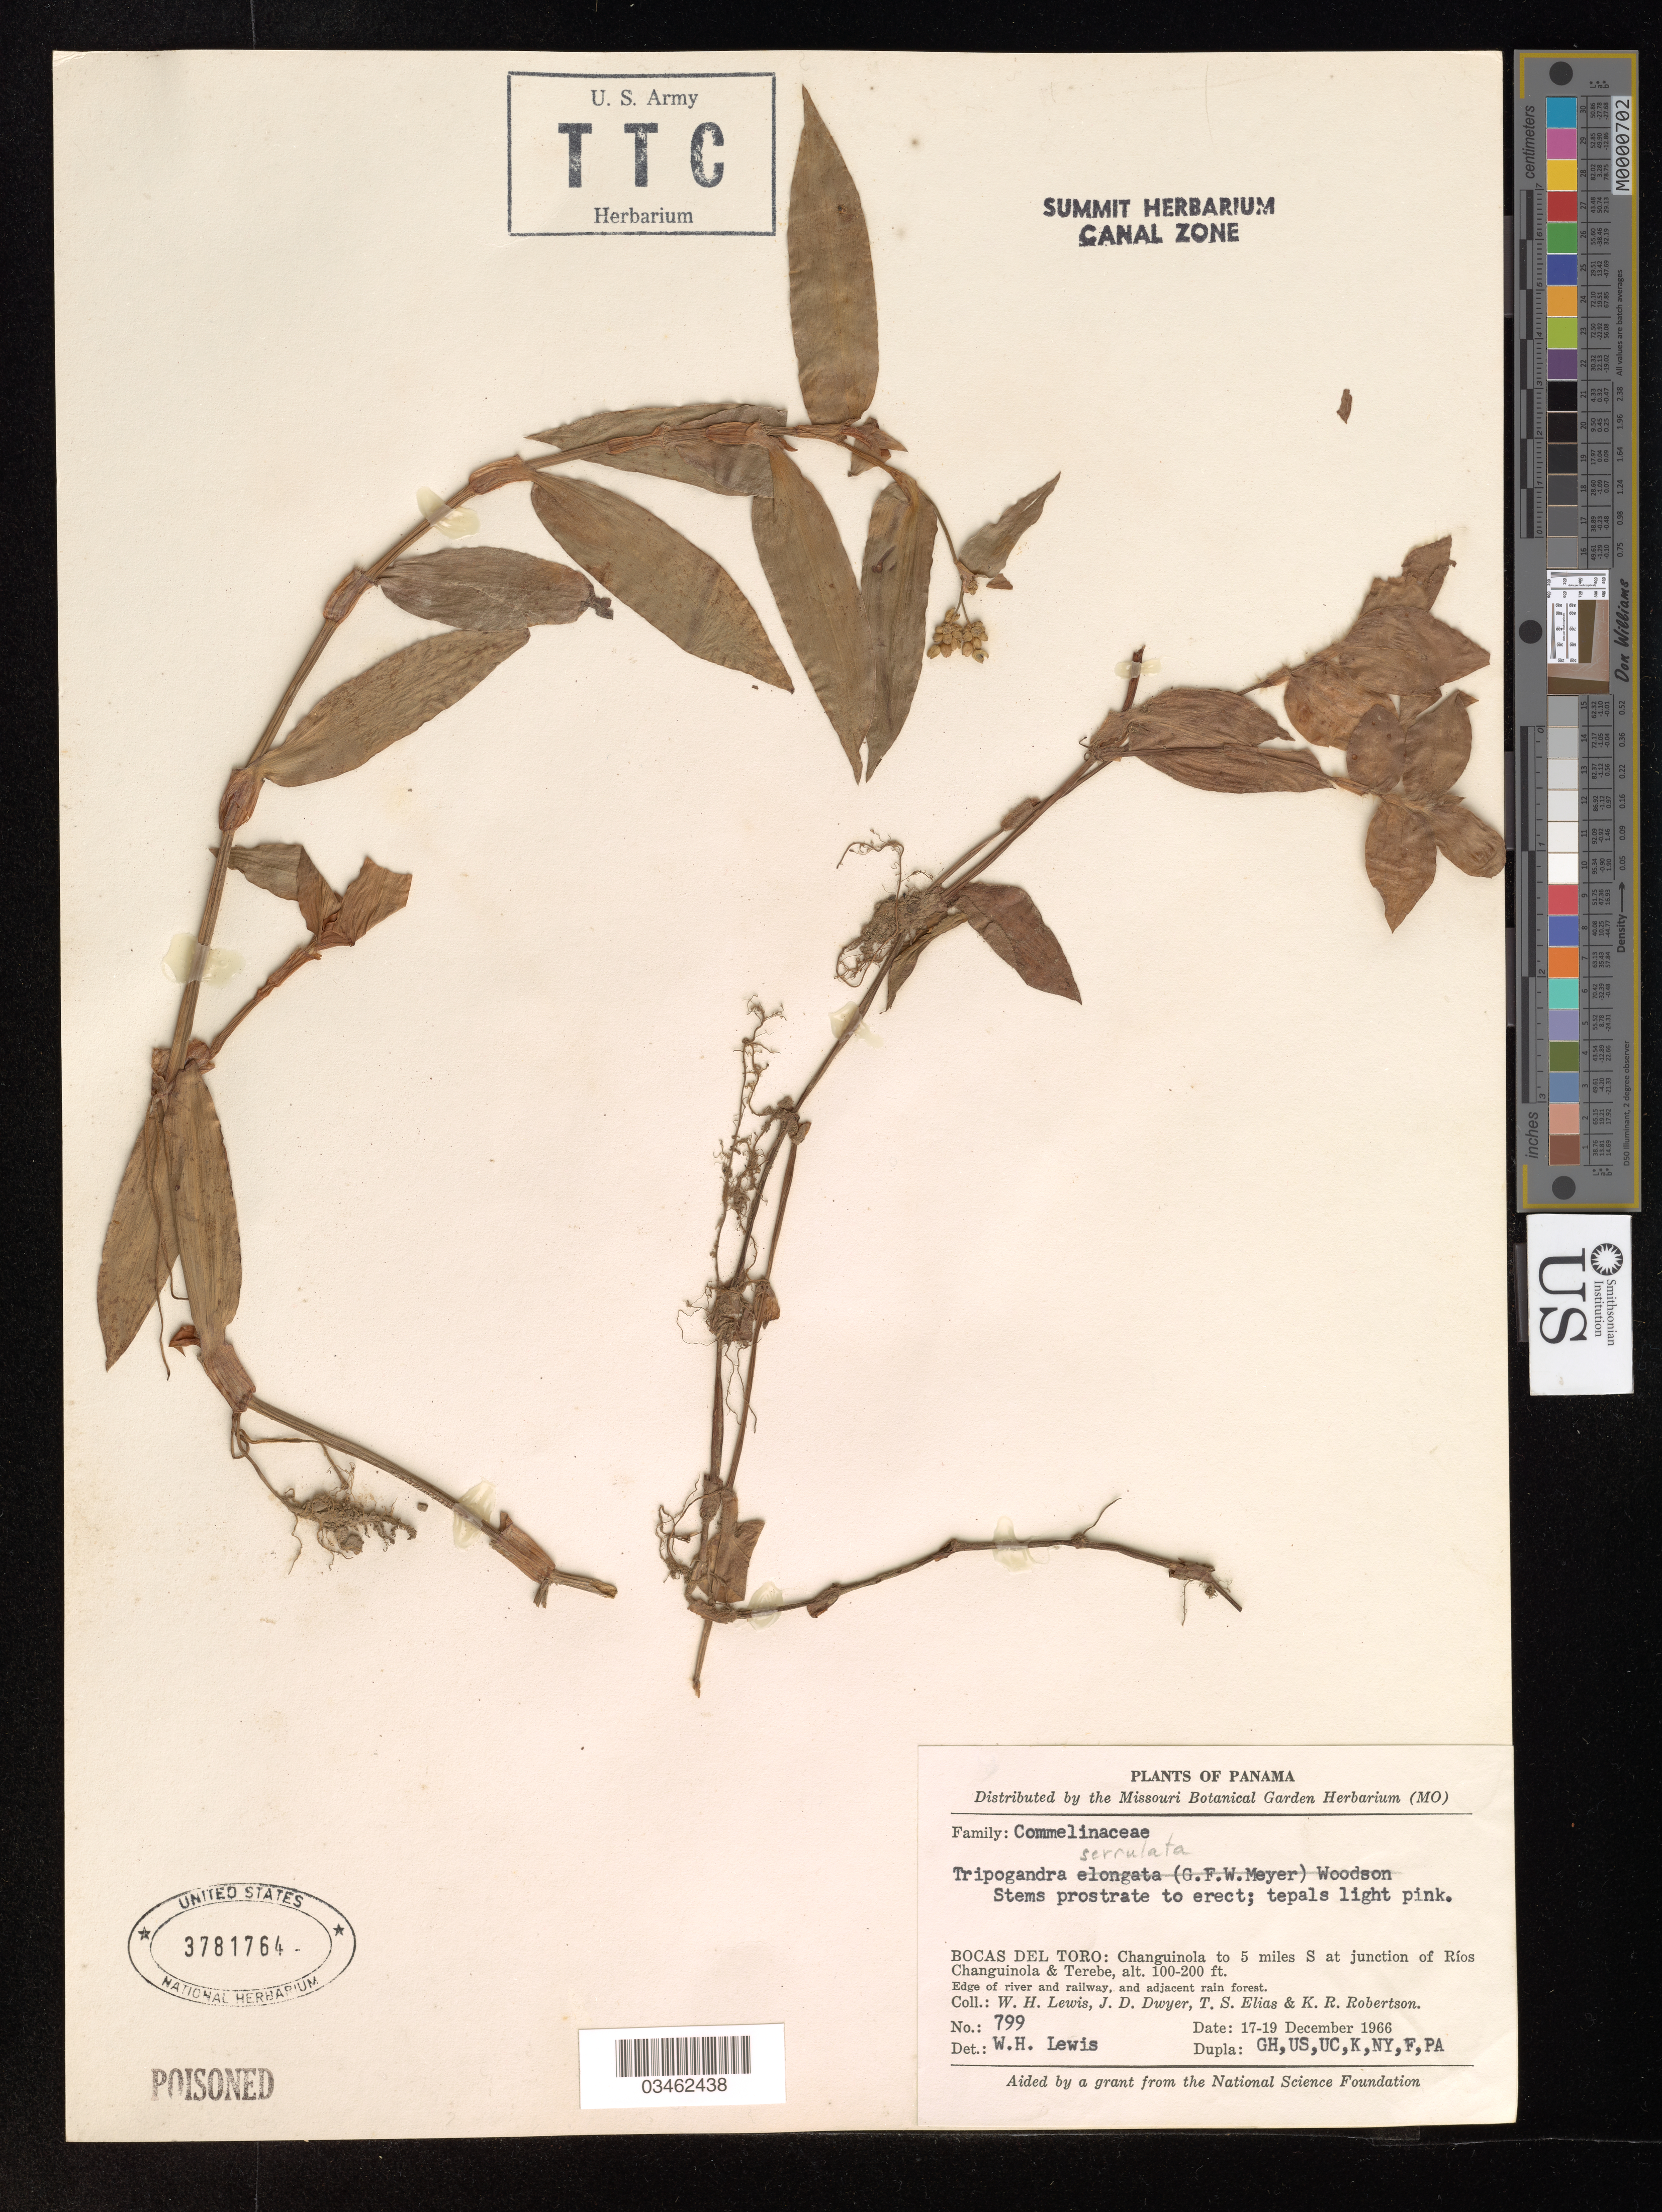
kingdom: Plantae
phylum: Tracheophyta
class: Liliopsida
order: Commelinales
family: Commelinaceae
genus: Tripogandra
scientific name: Tripogandra serrulata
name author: (Vahl) Handlos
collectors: W. H. Lewis, J. D. Dwyer, T. S. Elias & K. R. Robertson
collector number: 799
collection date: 1966-12-17/1966-12-19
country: Panama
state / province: Bocas del Toro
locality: Changuinola to 5 miles S at junction of Ríos Changuinola & Terebe. Edge of river and railway, and adjacent rain forest.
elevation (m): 30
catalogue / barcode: US 3781764